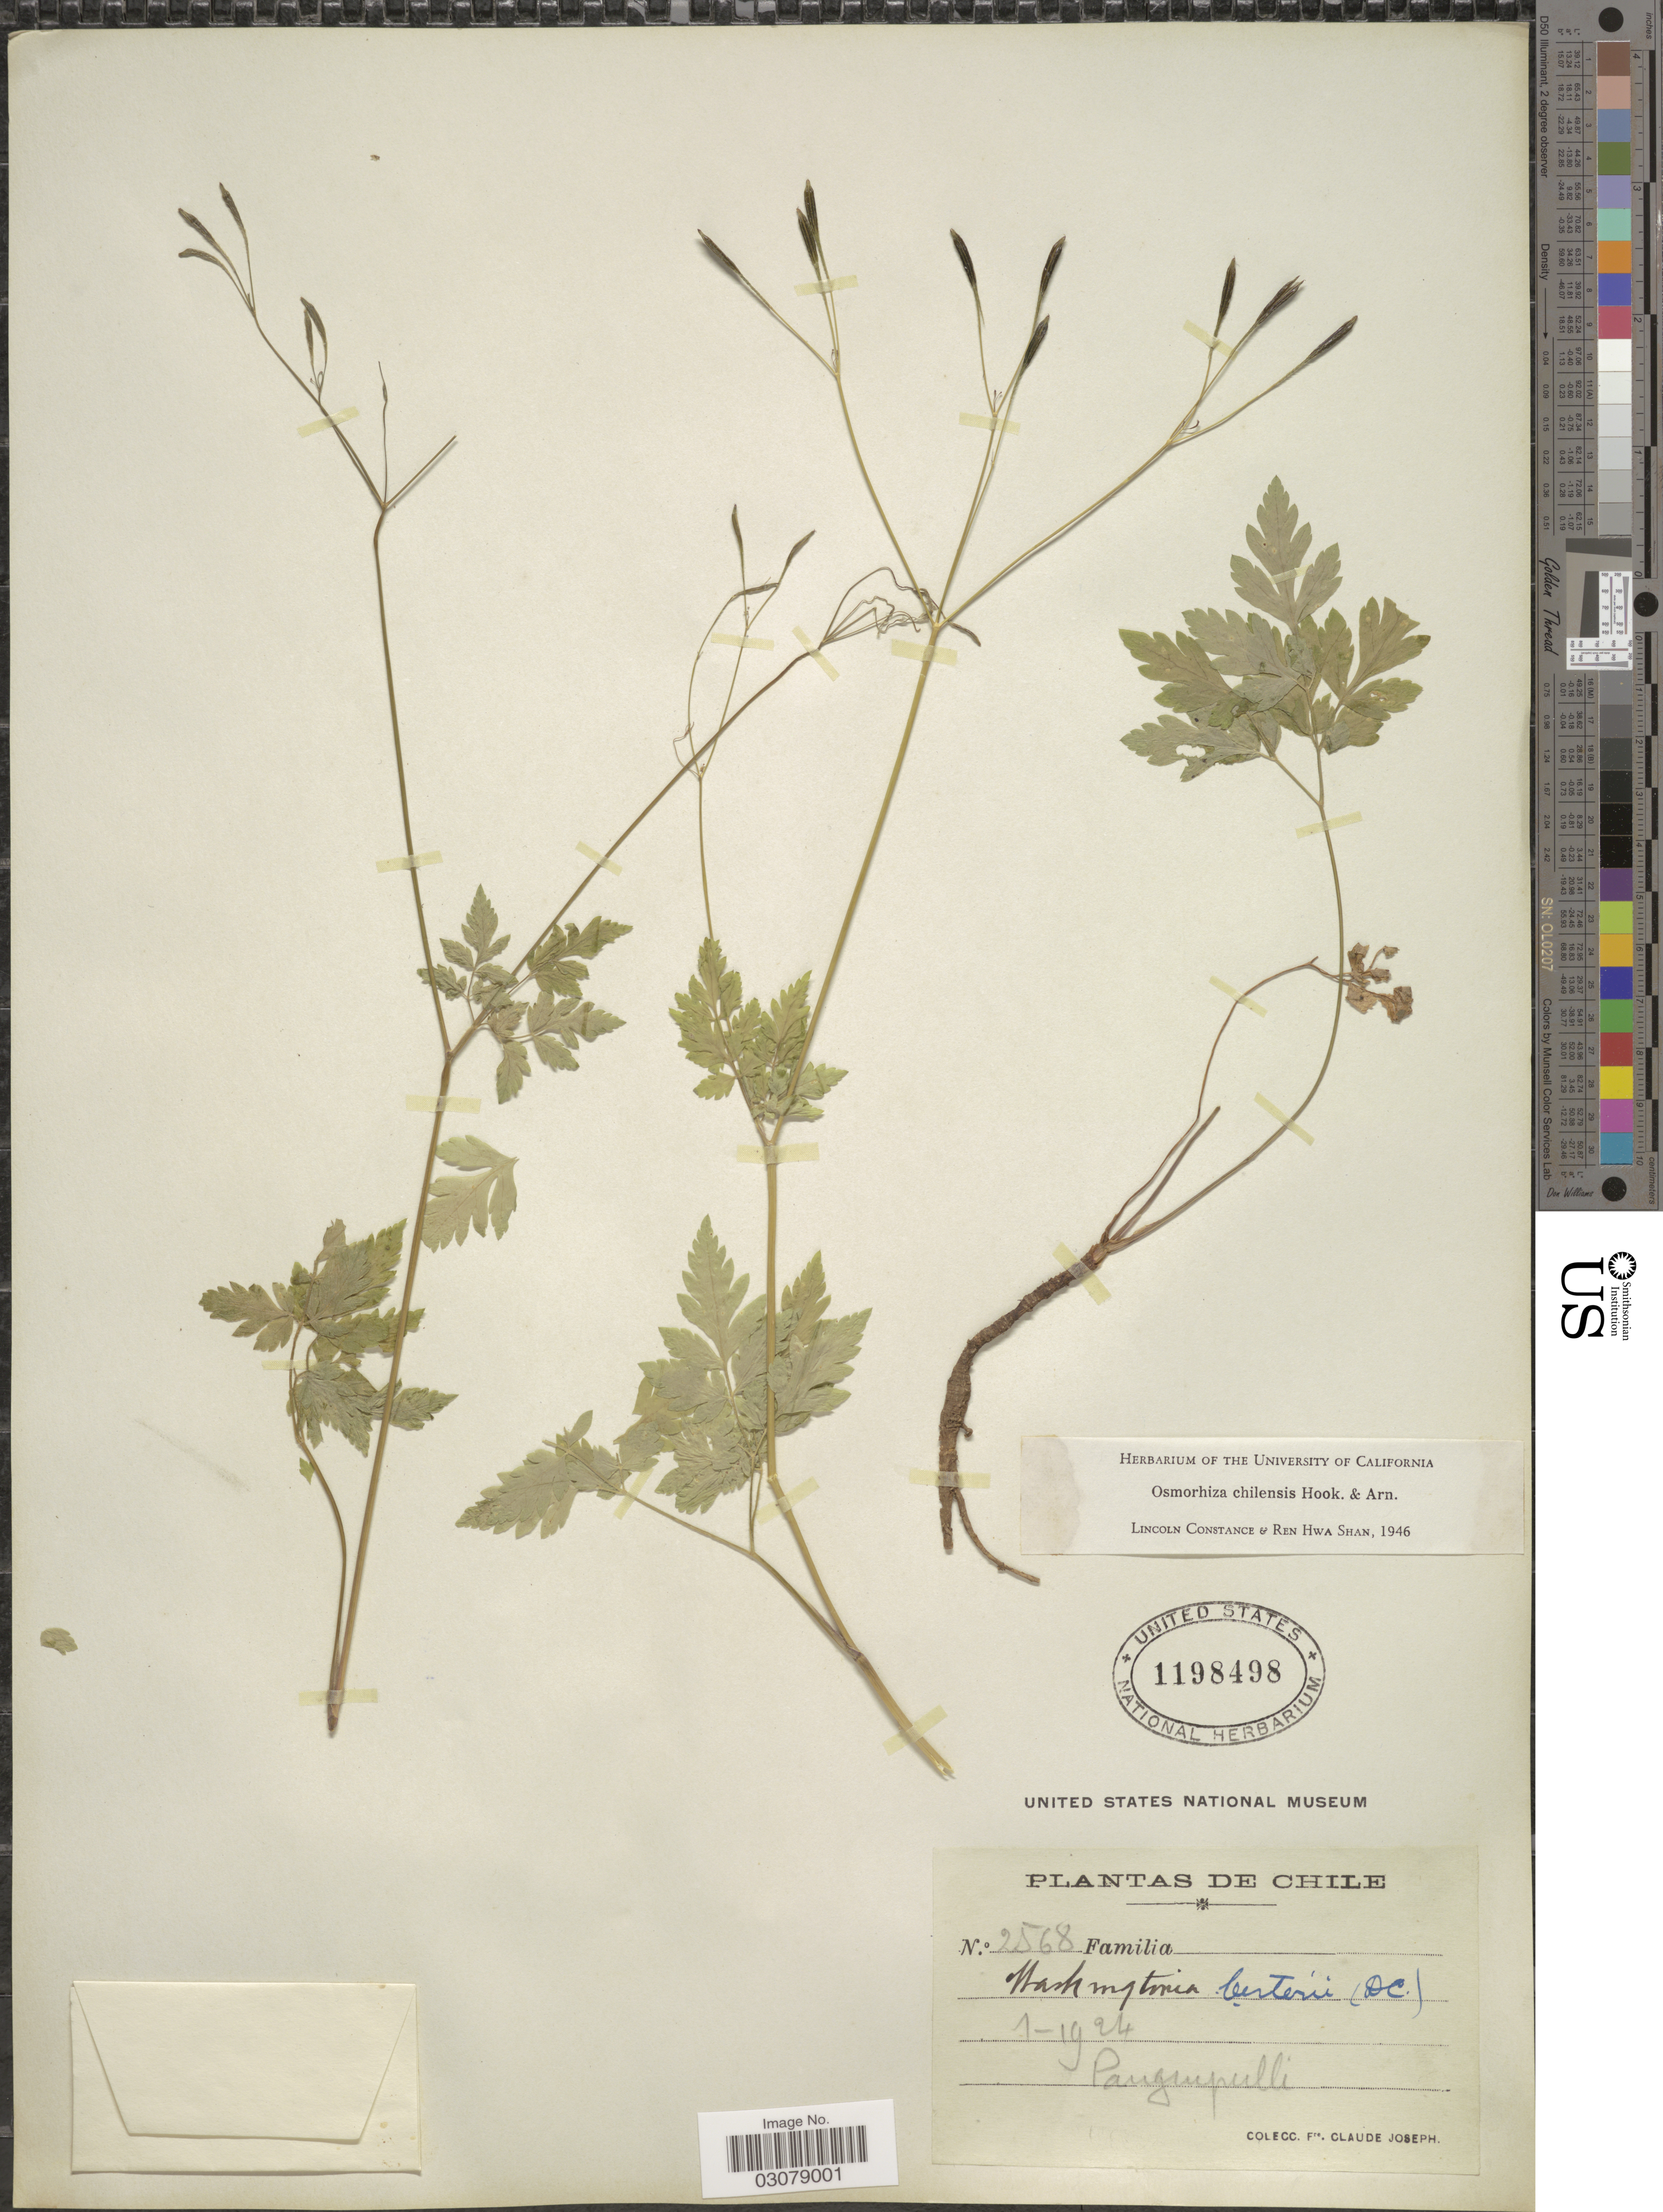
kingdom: Plantae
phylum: Tracheophyta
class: Magnoliopsida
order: Apiales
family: Apiaceae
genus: Osmorhiza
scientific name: Osmorhiza chilensis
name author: Hook. & Arn.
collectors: Bro. Claude-Joseph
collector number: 2568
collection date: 1924-01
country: Chile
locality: Panguipulli.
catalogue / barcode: US 1198498